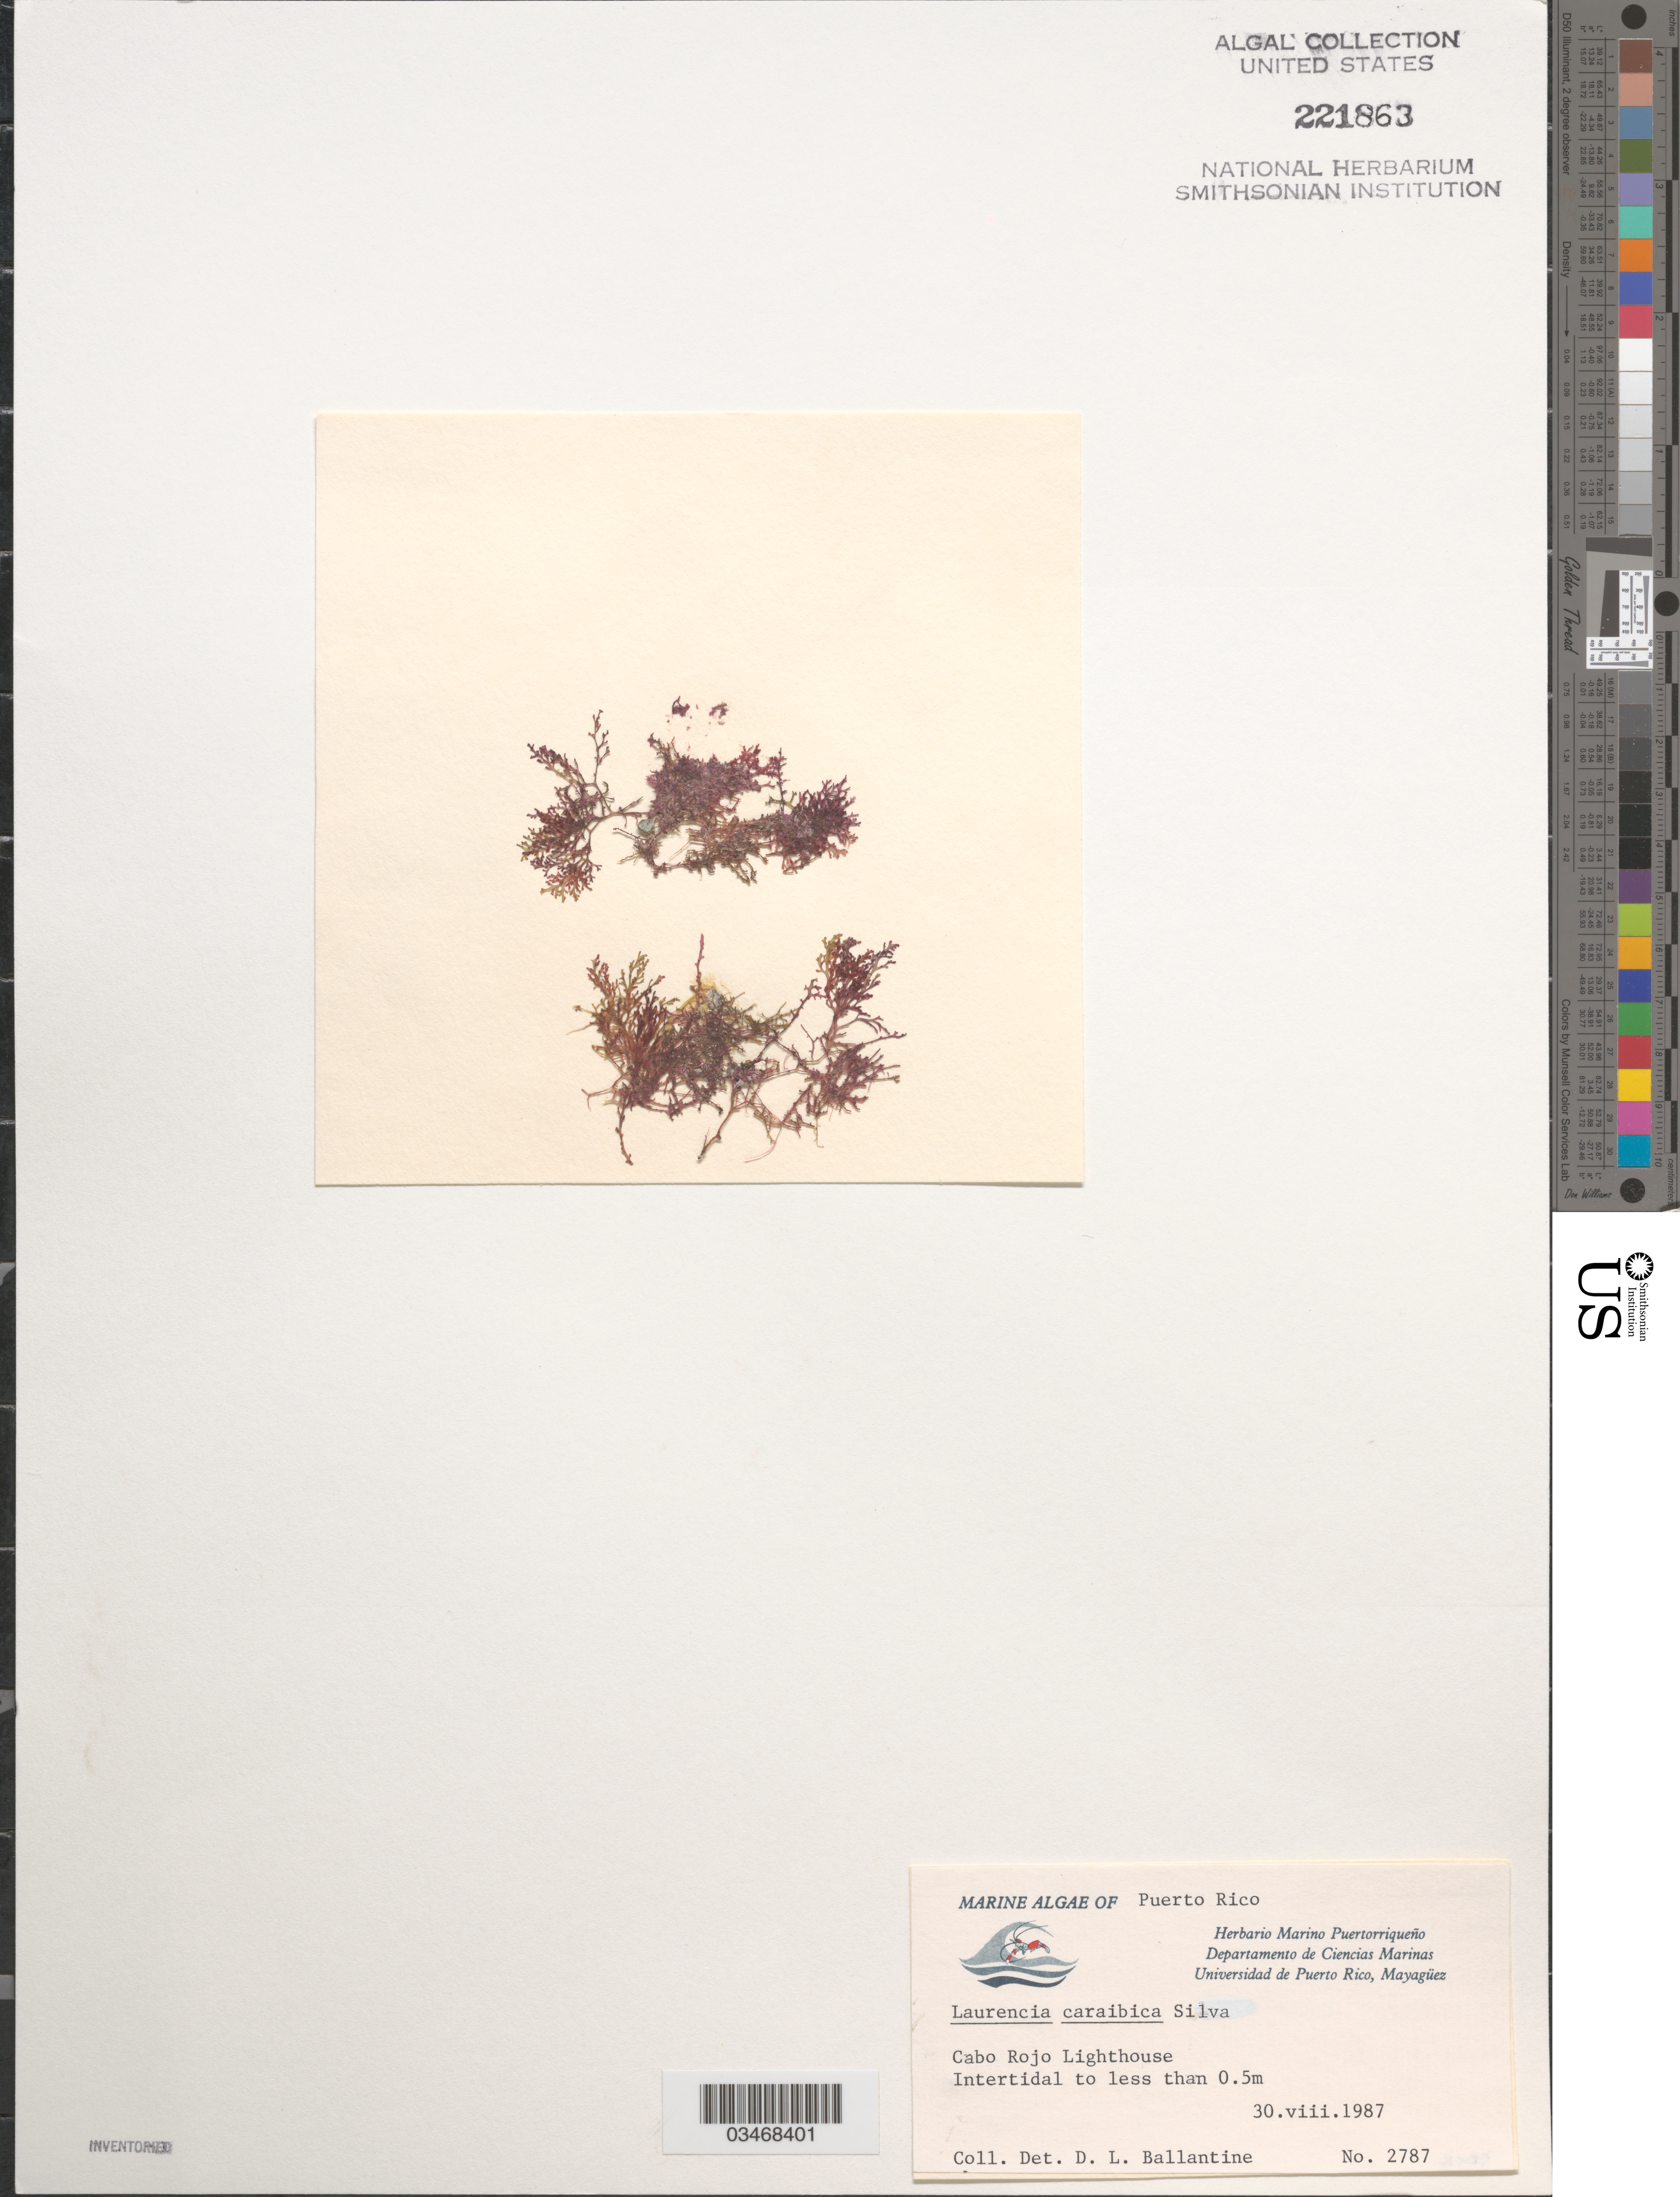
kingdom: Plantae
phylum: Rhodophyta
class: Florideophyceae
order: Ceramiales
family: Rhodomelaceae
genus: Laurencia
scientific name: Laurencia caraibica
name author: P.C. Silva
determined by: Ballantine, D. L.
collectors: D.L. Ballantine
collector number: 2787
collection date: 1987-08-30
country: Puerto Rico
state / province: Cabo Rojo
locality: Cabo Rojo Lighthouse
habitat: Intertidal to less than 0.5m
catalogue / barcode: US 221863